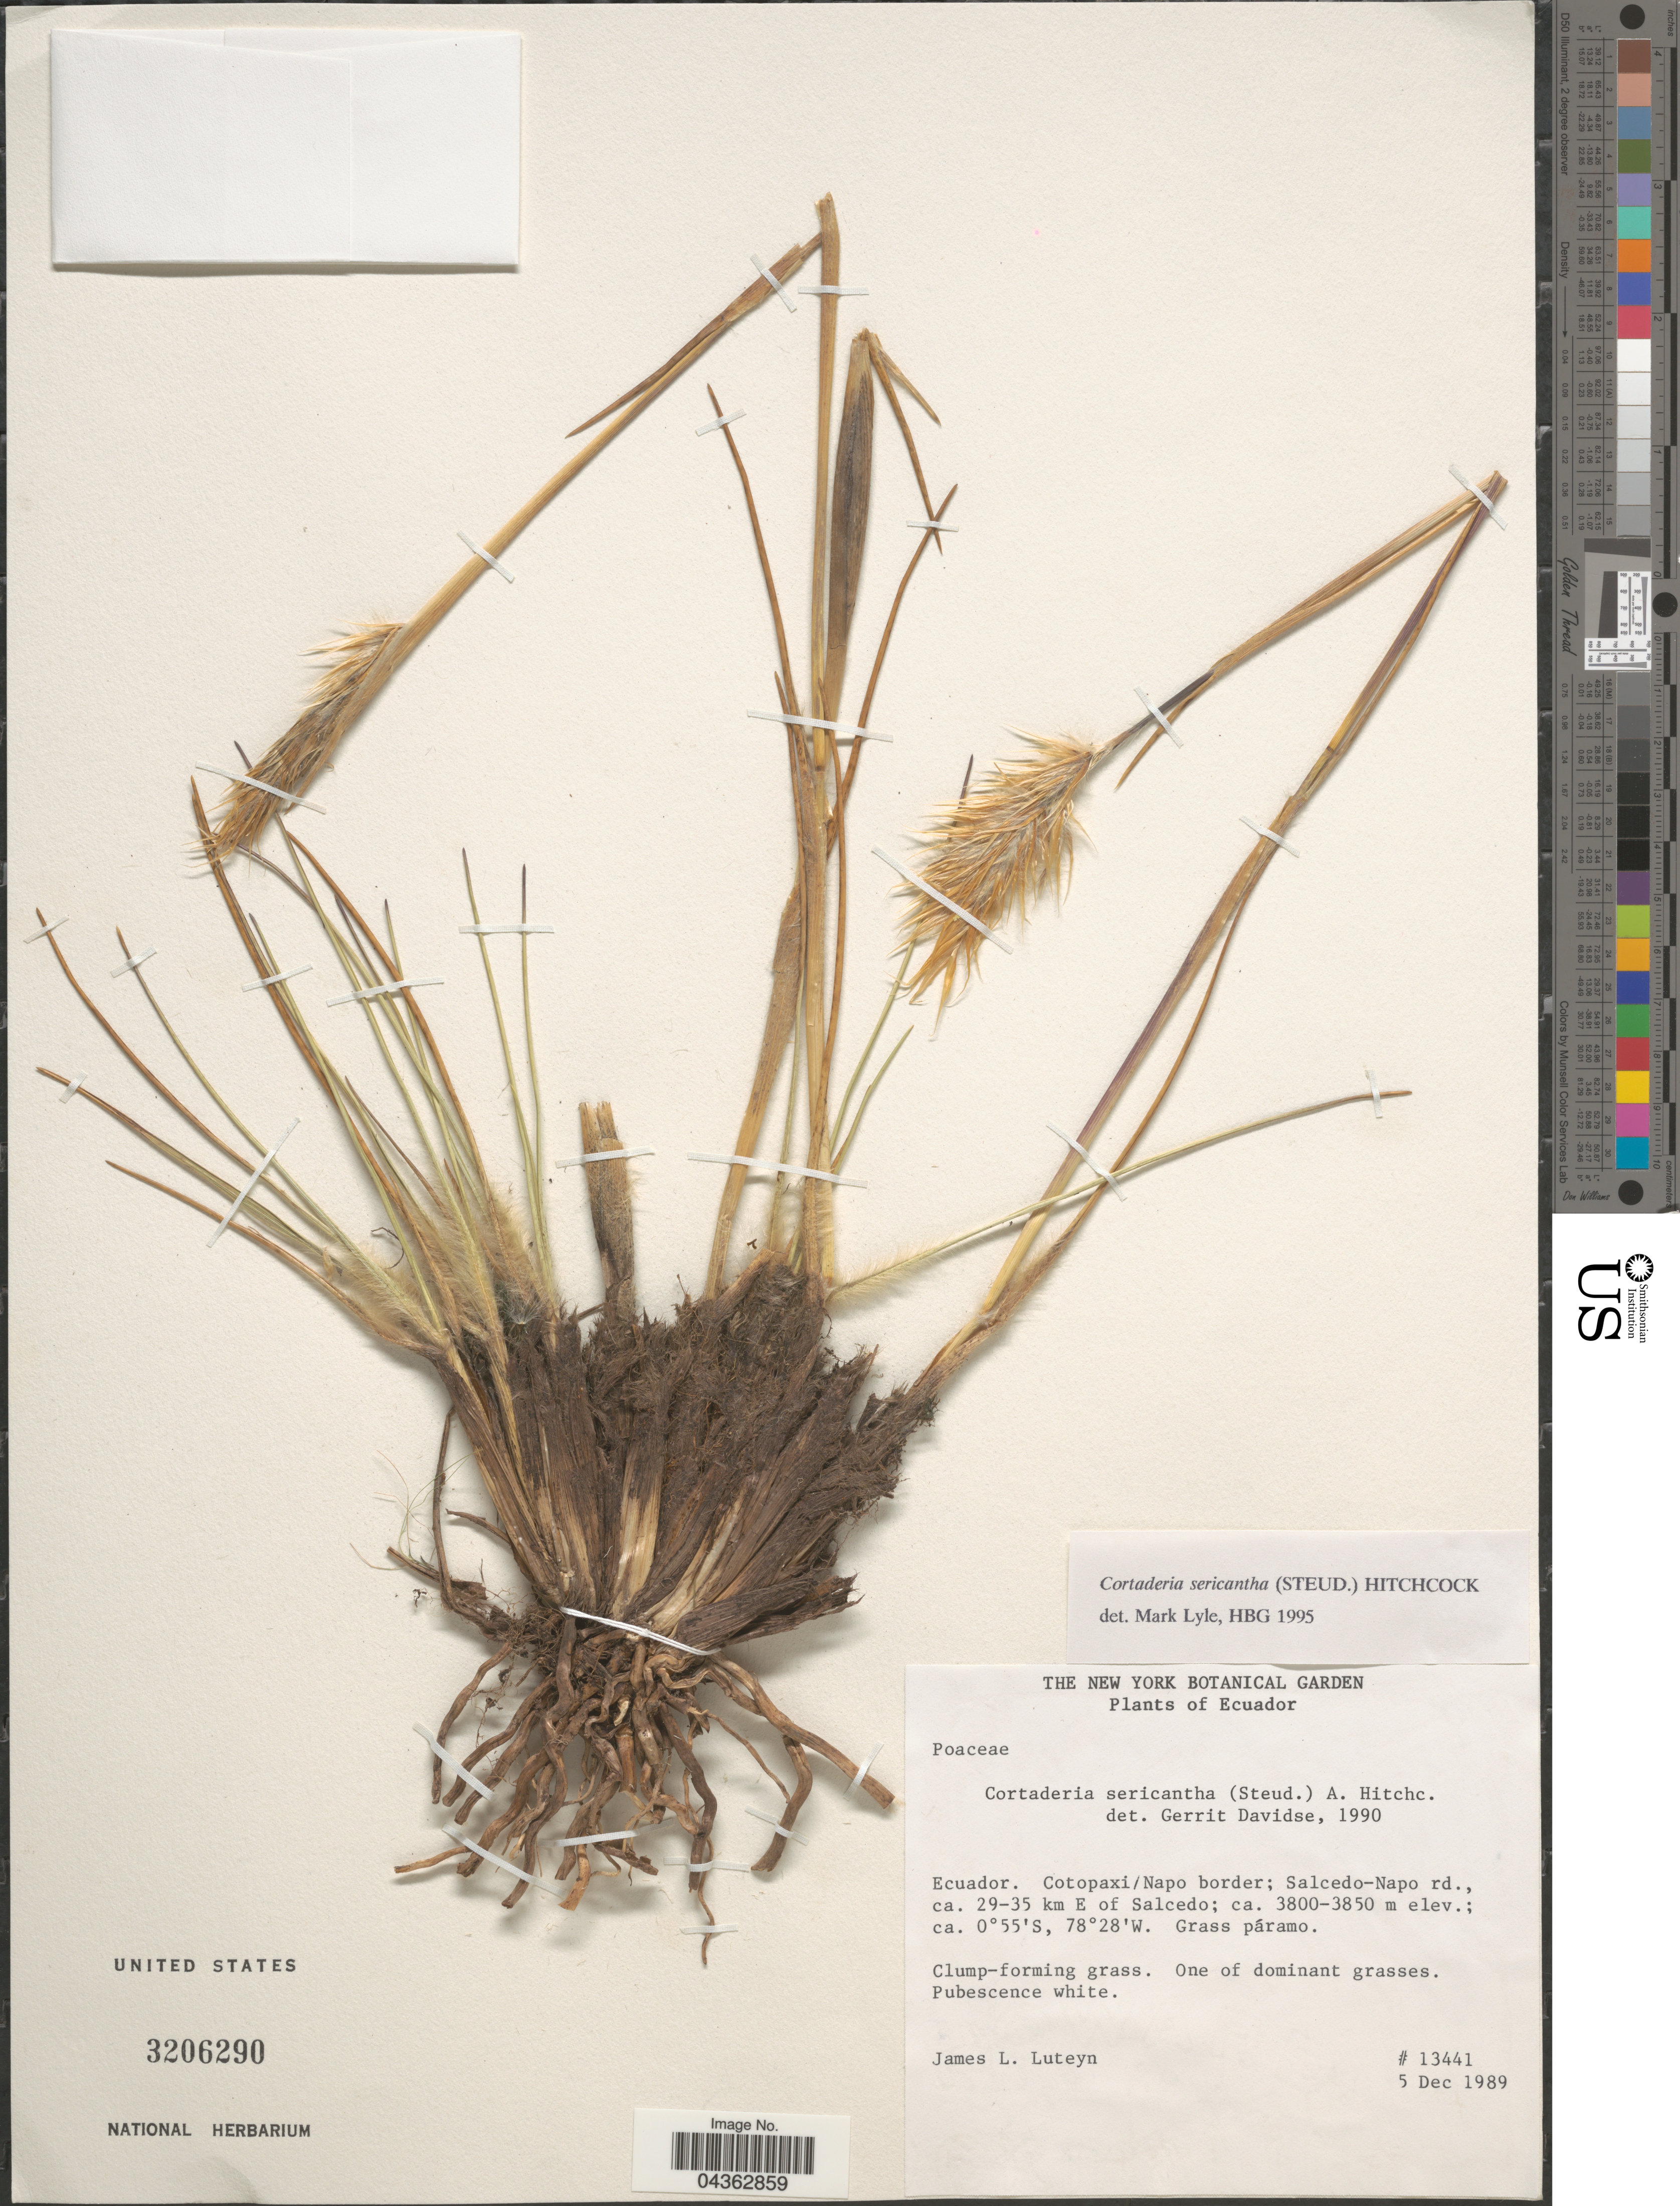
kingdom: Plantae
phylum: Tracheophyta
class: Liliopsida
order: Poales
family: Poaceae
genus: Cortaderia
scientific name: Cortaderia sericantha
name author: (Steud.) Hitchc.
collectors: J. L. Luteyn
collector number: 13441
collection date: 1989-12-05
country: Ecuador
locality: Cotopaci/Napo border; Salcedo-Napo rd., ca. 29-35 km E of Salcedo.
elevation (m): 3800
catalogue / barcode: US 3206290